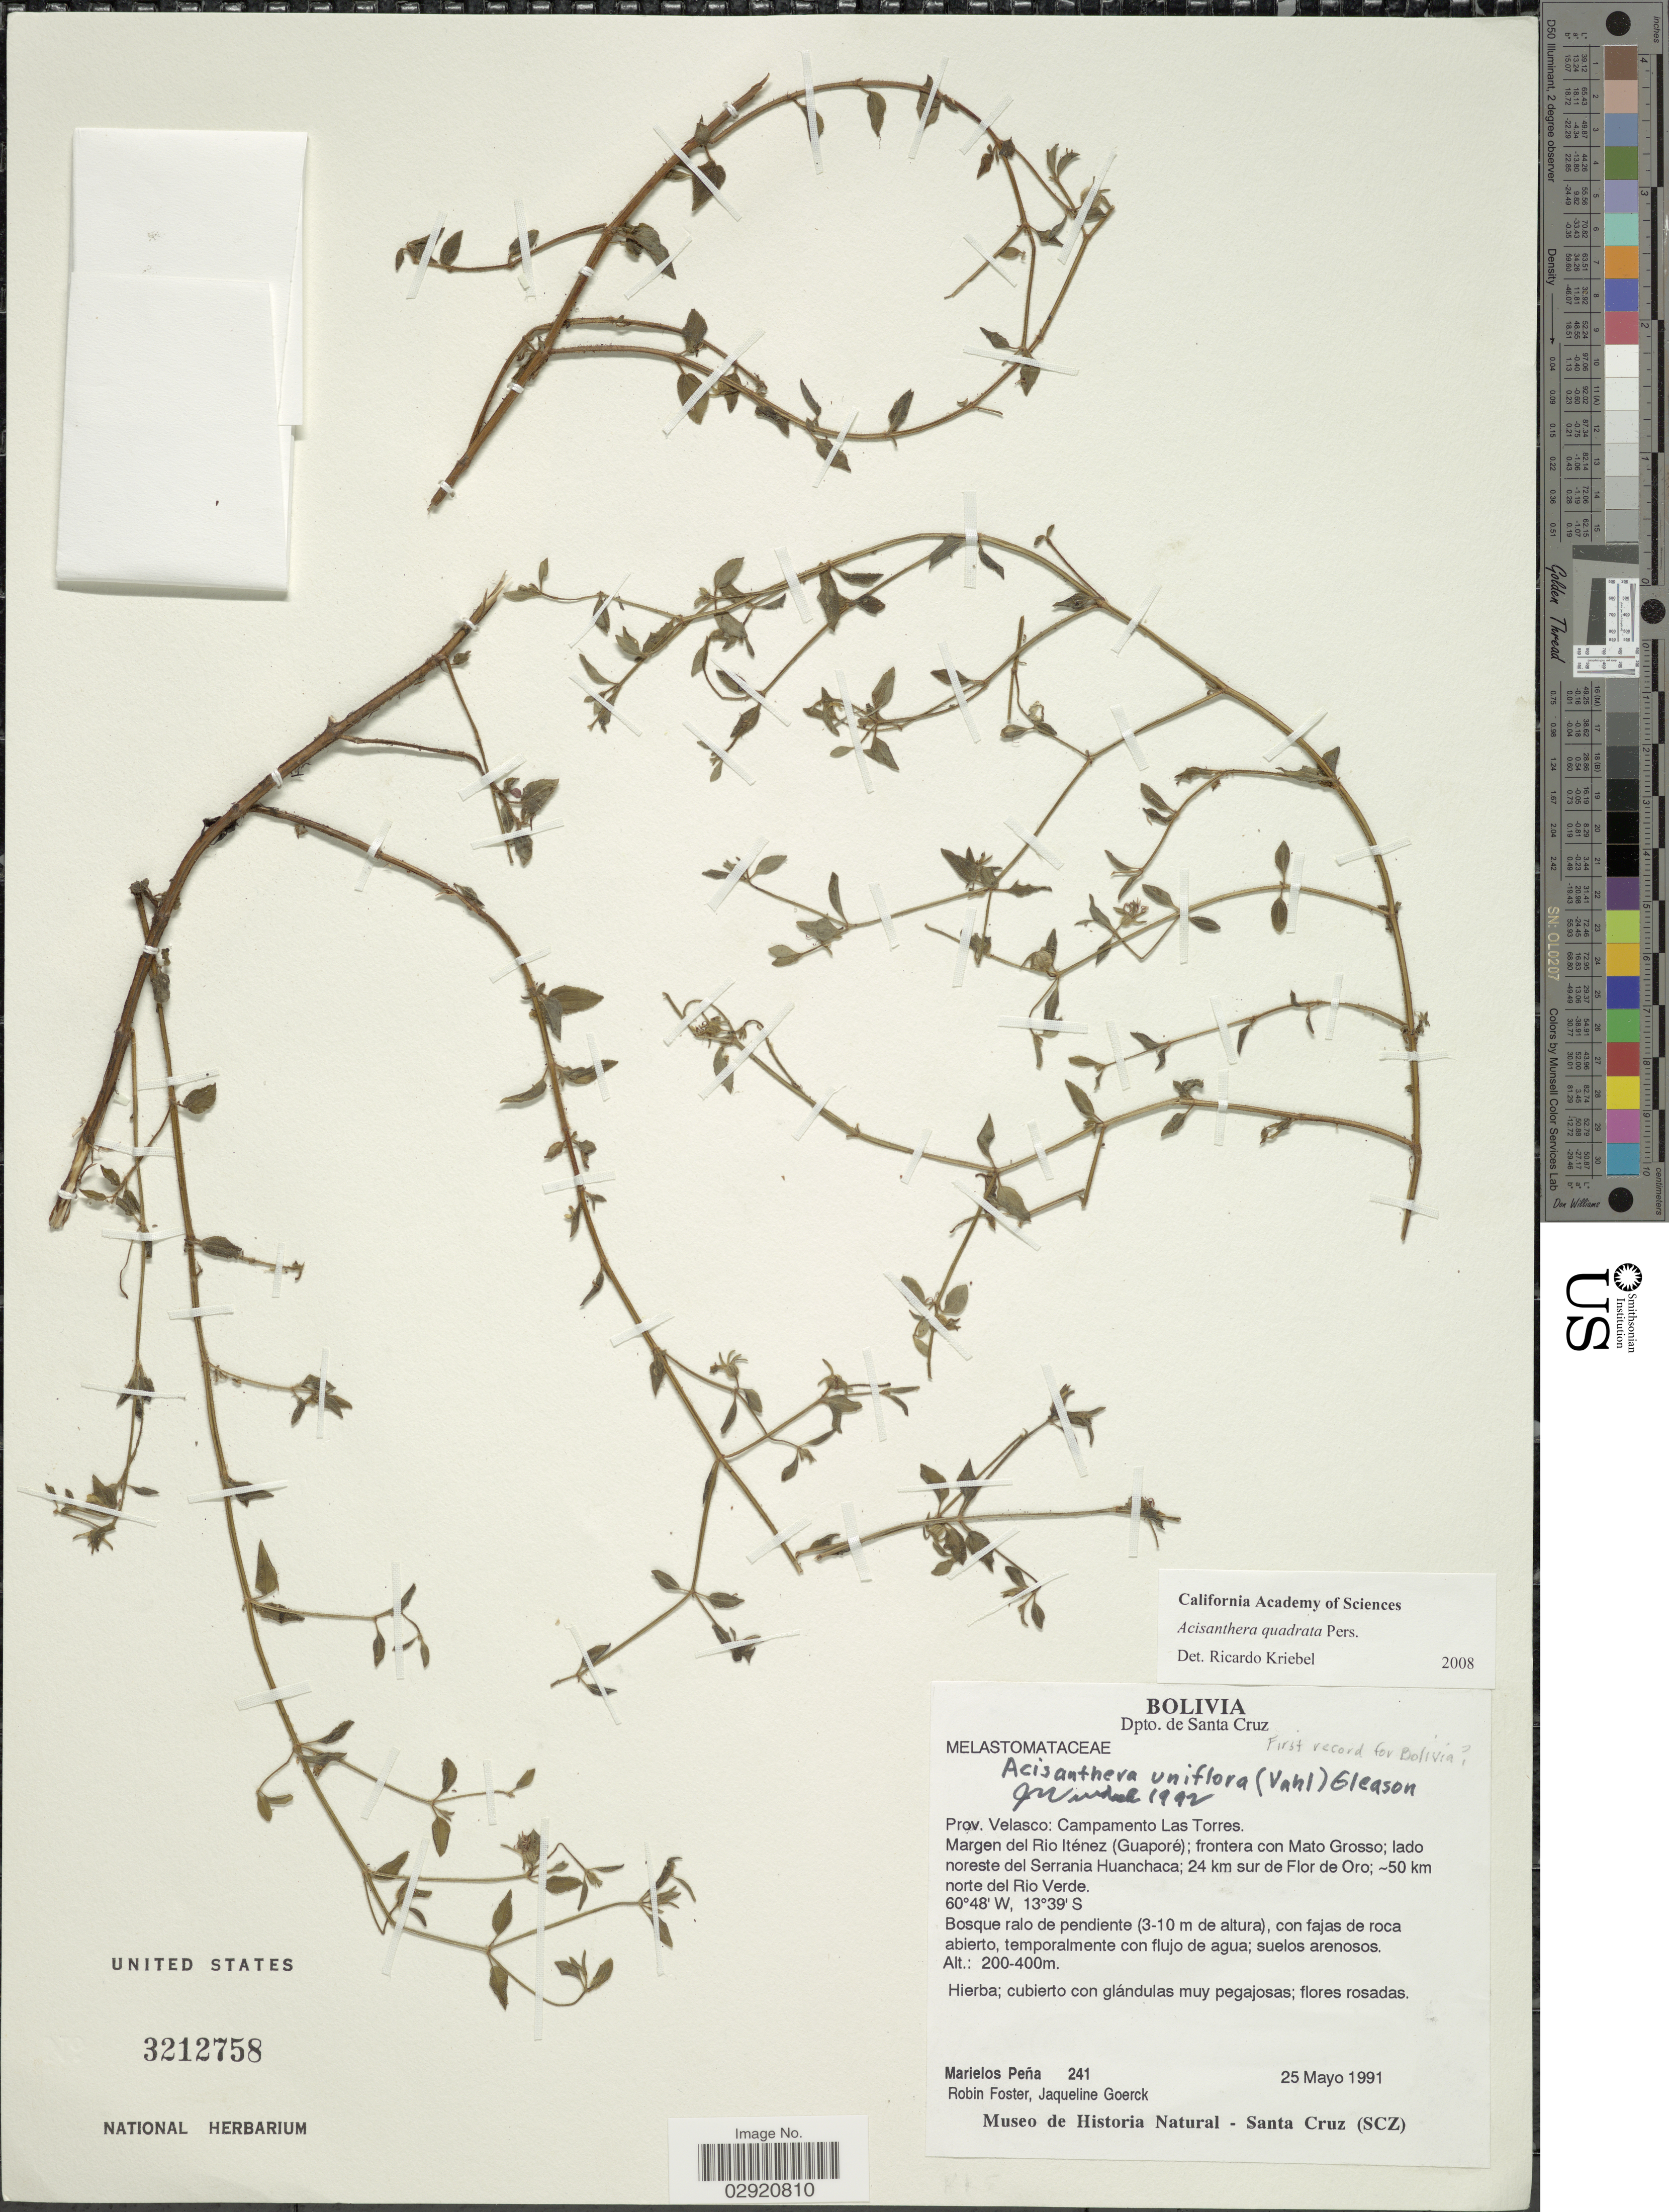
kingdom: Plantae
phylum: Tracheophyta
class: Magnoliopsida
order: Myrtales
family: Melastomataceae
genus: Acisanthera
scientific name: Acisanthera uniflora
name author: (Vahl) Gleason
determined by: Nunes da Silva, Diego, (RB), Jardim Botanico do Rio de Janeiro - Herbario (BRAZIL)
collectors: M. Peña, R. B. Foster & J. Goerck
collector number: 241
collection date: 1991-05-25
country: Bolivia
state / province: Santa Cruz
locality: Dpto. de Santa Cruz. Prov. Velasco: Campamento Las Torres. Margen del Rio Iténez (Guaporé); frontera con Mato Grosso; lado noreste del Serrania Huanchaca; 24 km sur de Flor de Oro; ~ 50 km norte del Rio Verde.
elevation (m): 200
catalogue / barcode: US 3212758